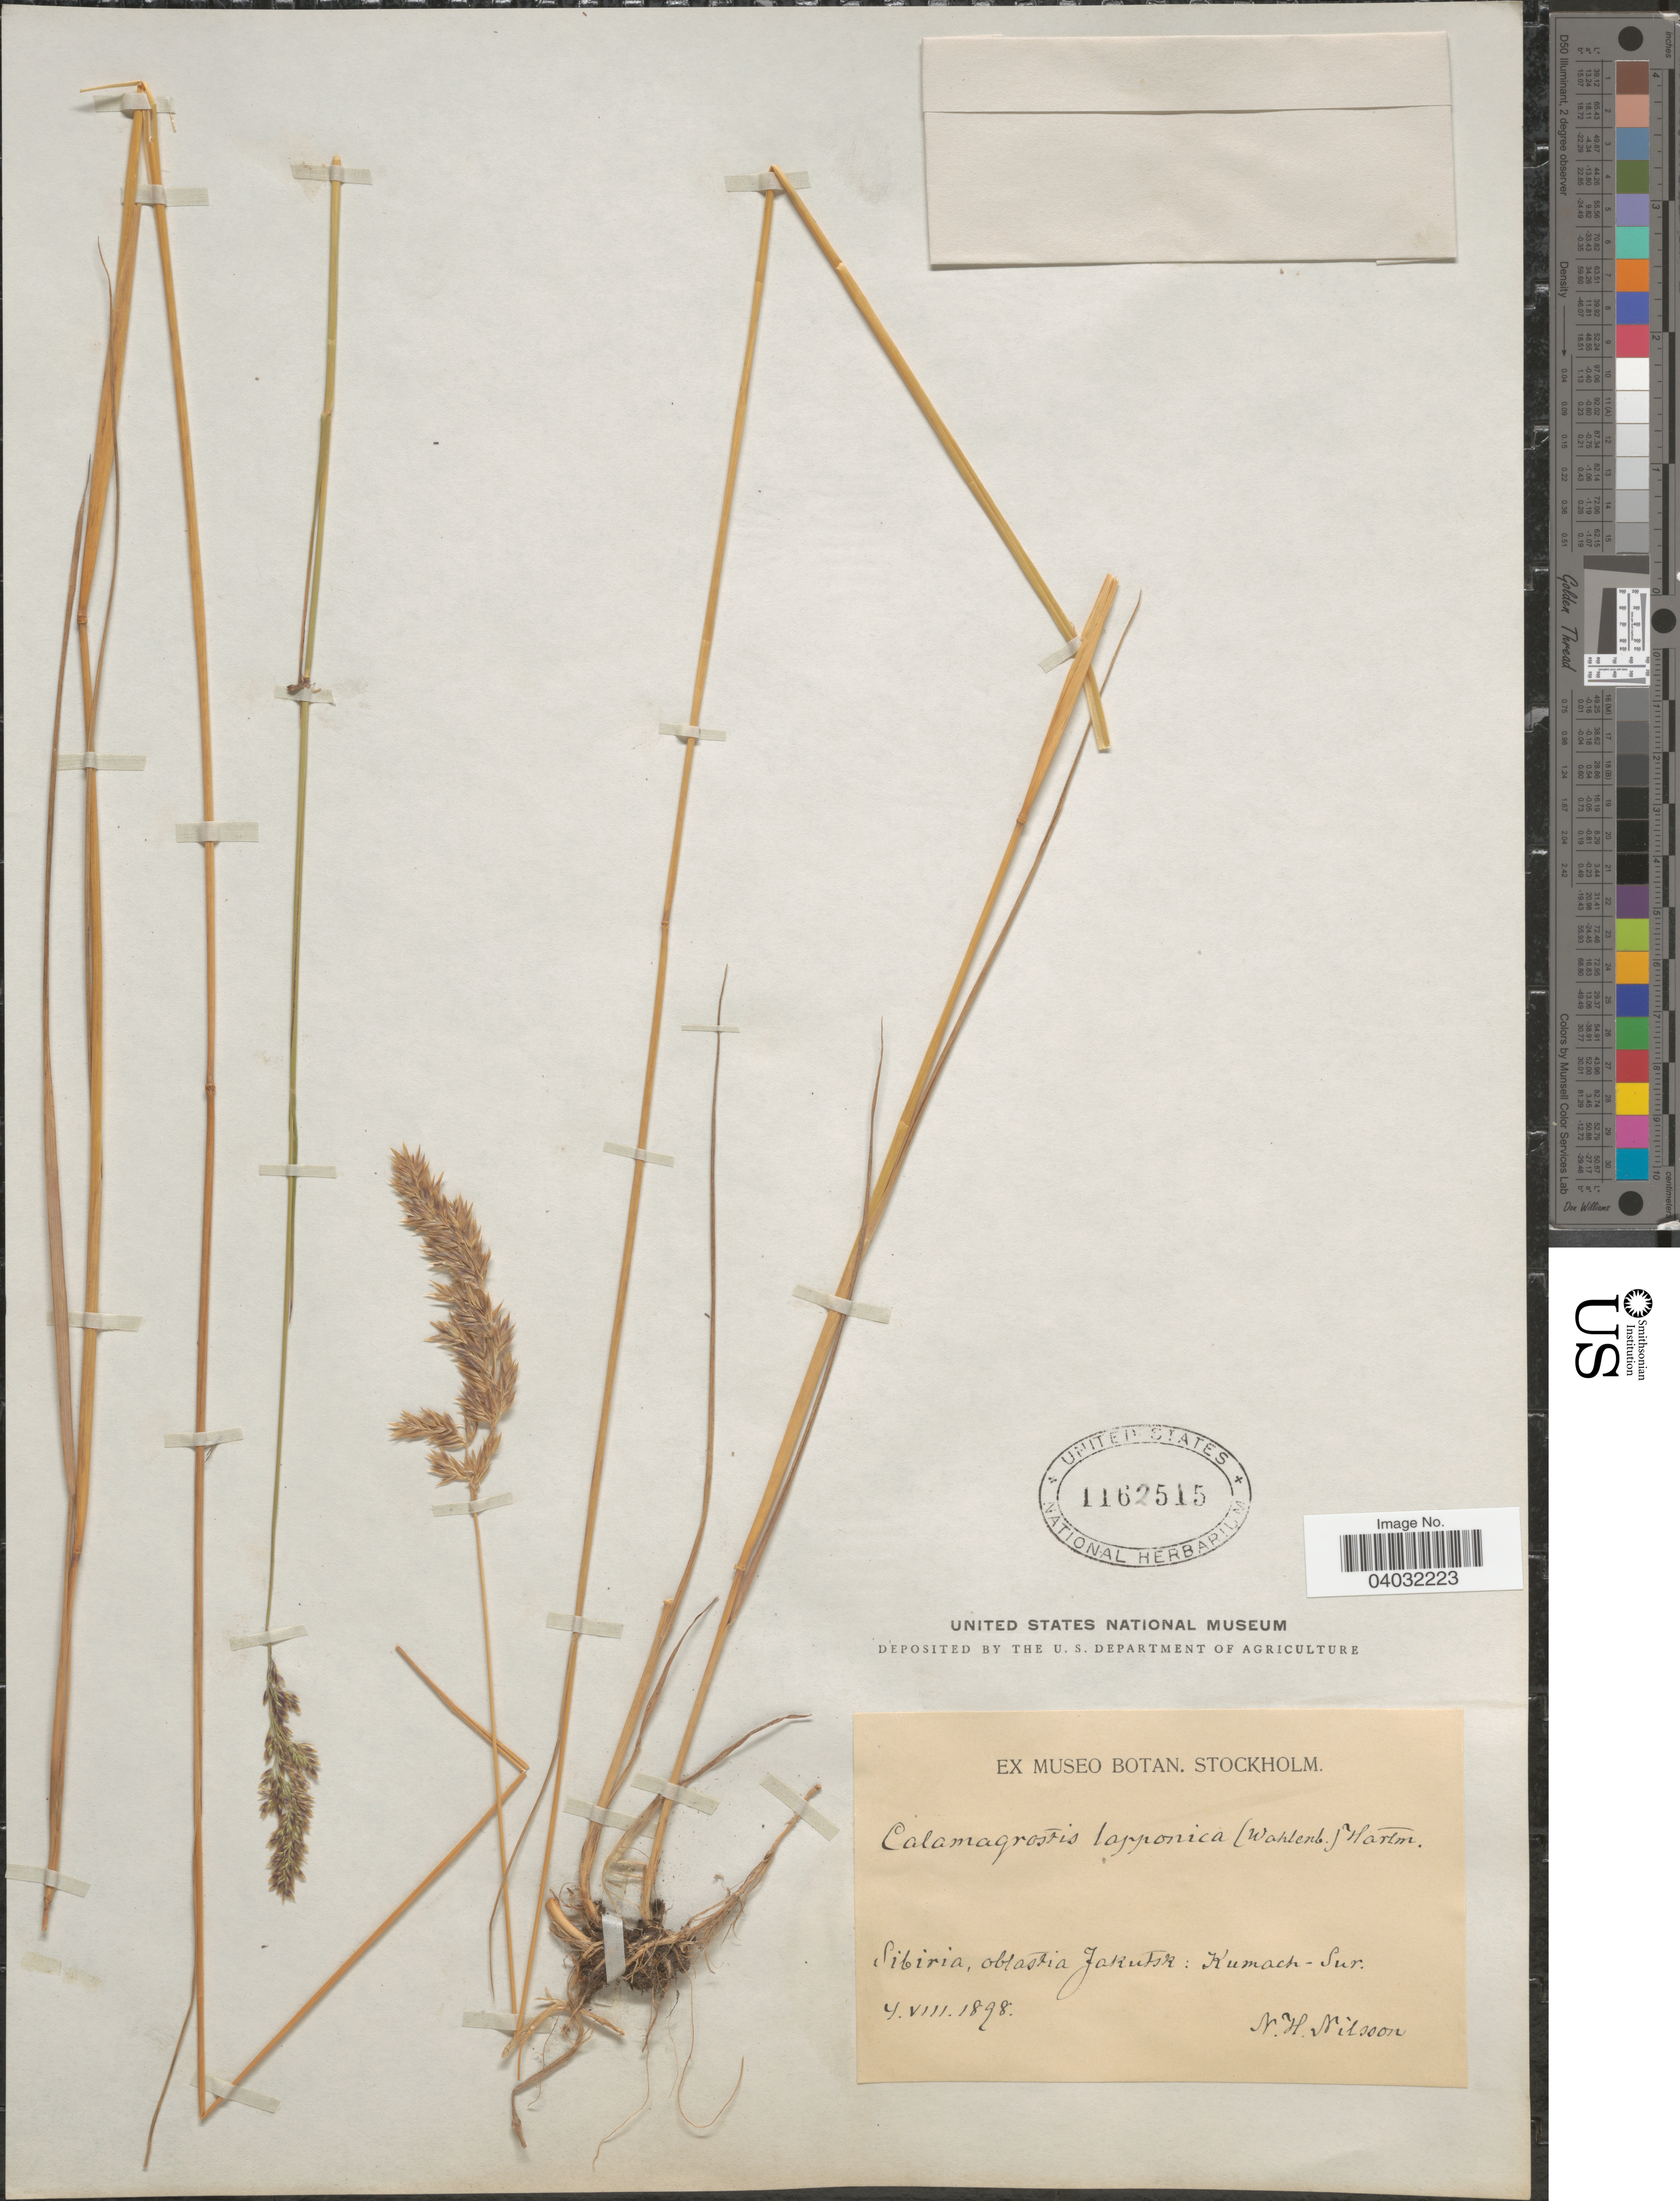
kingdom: Plantae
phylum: Tracheophyta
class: Liliopsida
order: Poales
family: Poaceae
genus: Calamagrostis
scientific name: Calamagrostis lapponica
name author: (Wahlenb.) Hartm.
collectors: N. H. Nilsson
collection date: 1898-08-04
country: Russian Federation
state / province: Sakha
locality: Sibiria, oblastia Jakutsk: Kumach-Sur.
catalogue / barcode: US 1162515